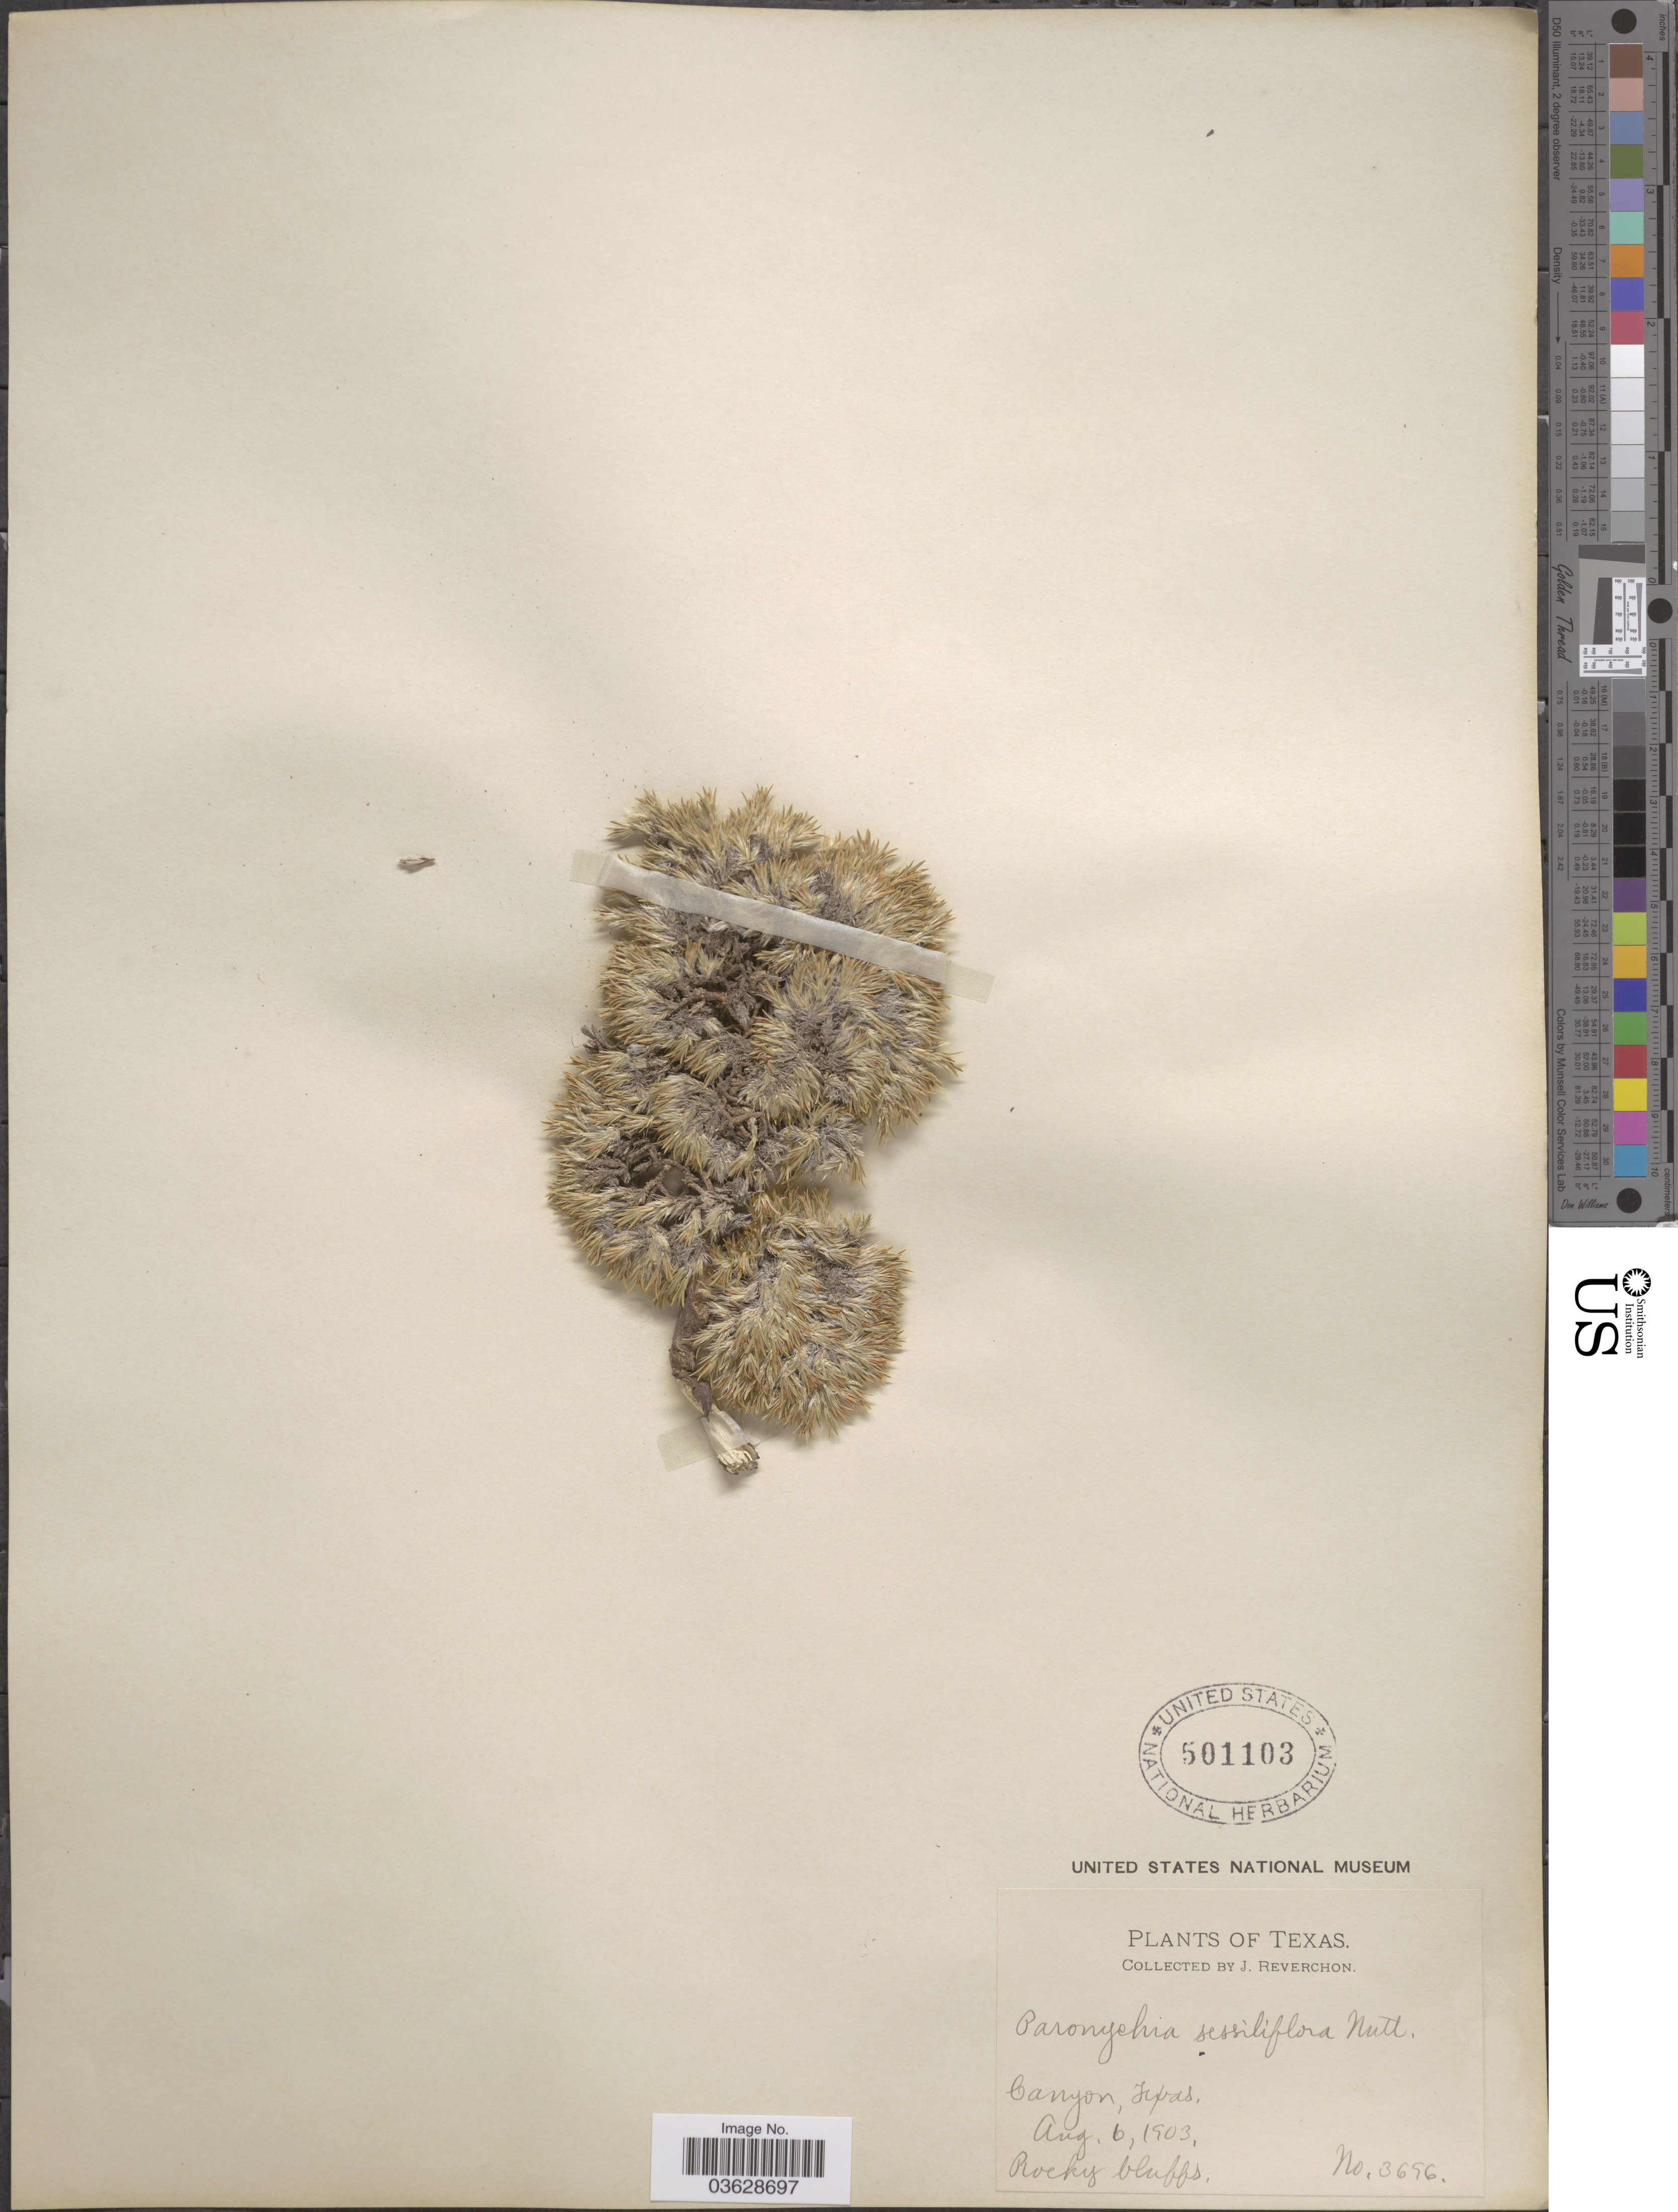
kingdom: Plantae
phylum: Tracheophyta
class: Magnoliopsida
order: Caryophyllales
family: Caryophyllaceae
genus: Paronychia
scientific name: Paronychia sessiliflora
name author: Nutt.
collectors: J. Reverchon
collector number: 3696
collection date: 1903-08-06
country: United States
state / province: Texas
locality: Canyon.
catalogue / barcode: US 501103